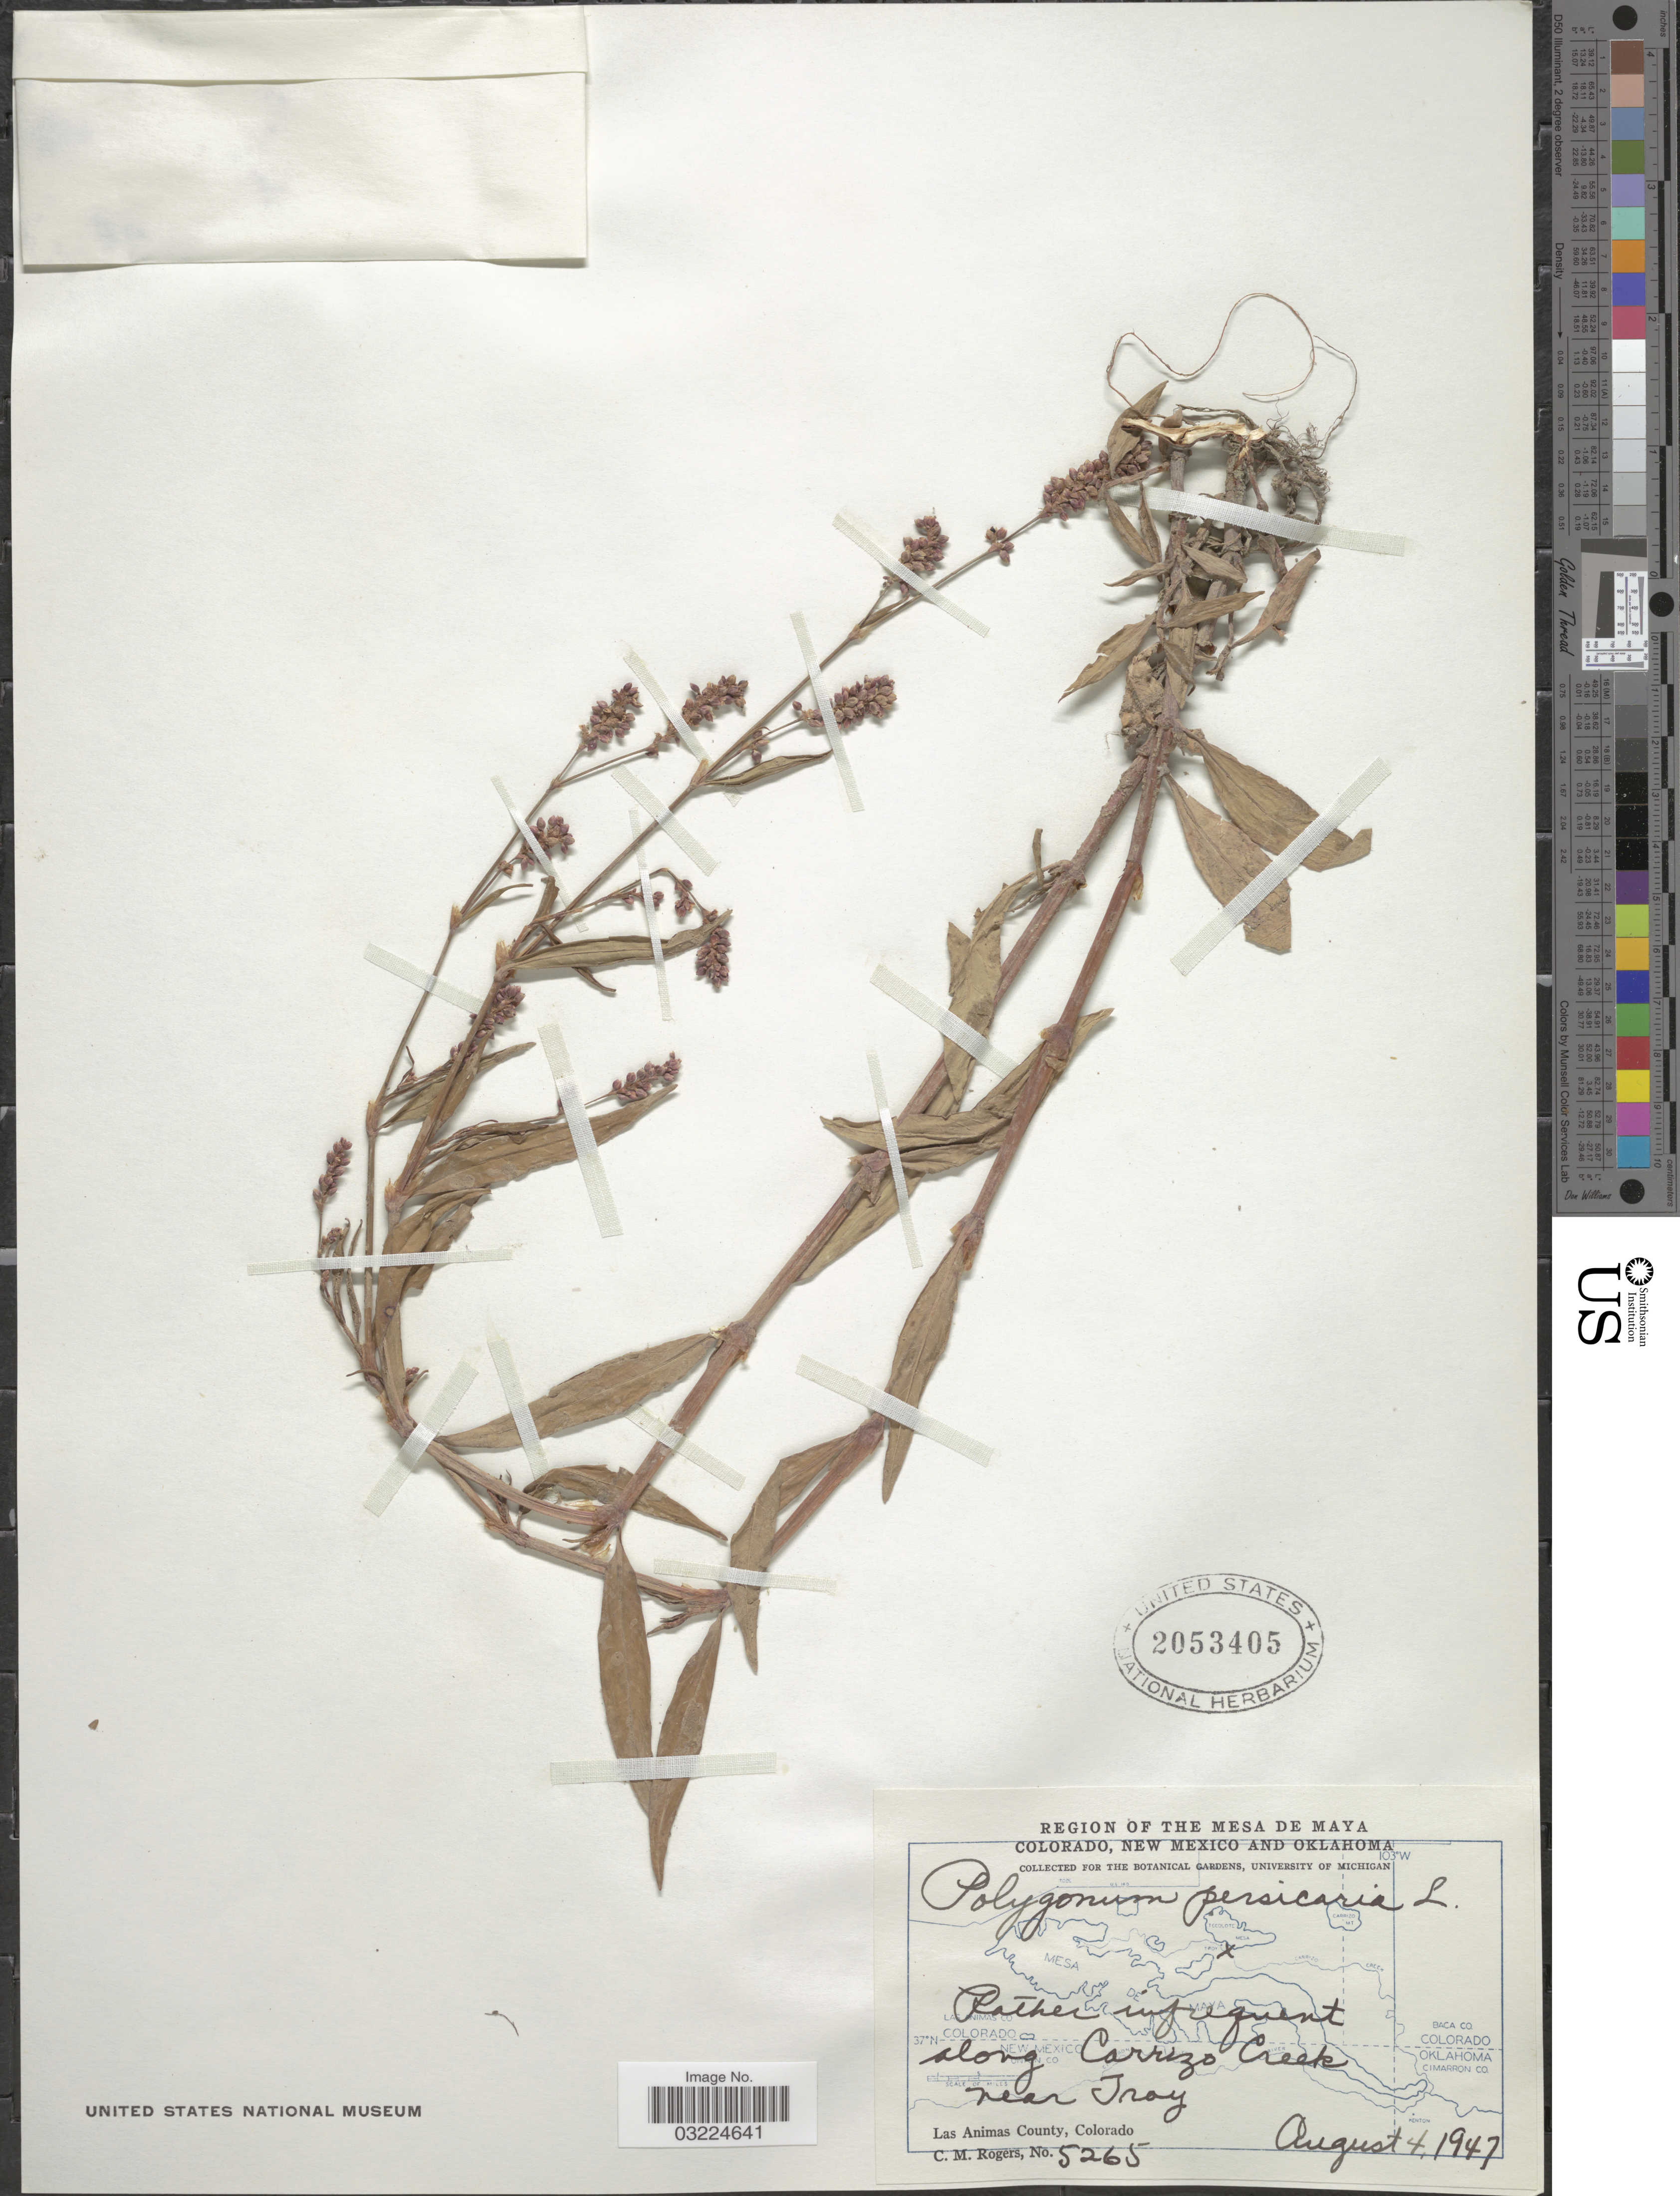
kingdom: Plantae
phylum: Tracheophyta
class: Magnoliopsida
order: Caryophyllales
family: Polygonaceae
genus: Persicaria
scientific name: Persicaria maculosa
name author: S.F. Gray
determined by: Atha, D. E.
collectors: C. M. Rogers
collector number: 5265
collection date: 1947-08-04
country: United States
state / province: Colorado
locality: Region of the Mesa de Maya. Rather infrequent along Carrizo Creek near Troy. Las Animas County.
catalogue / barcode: US 2053405